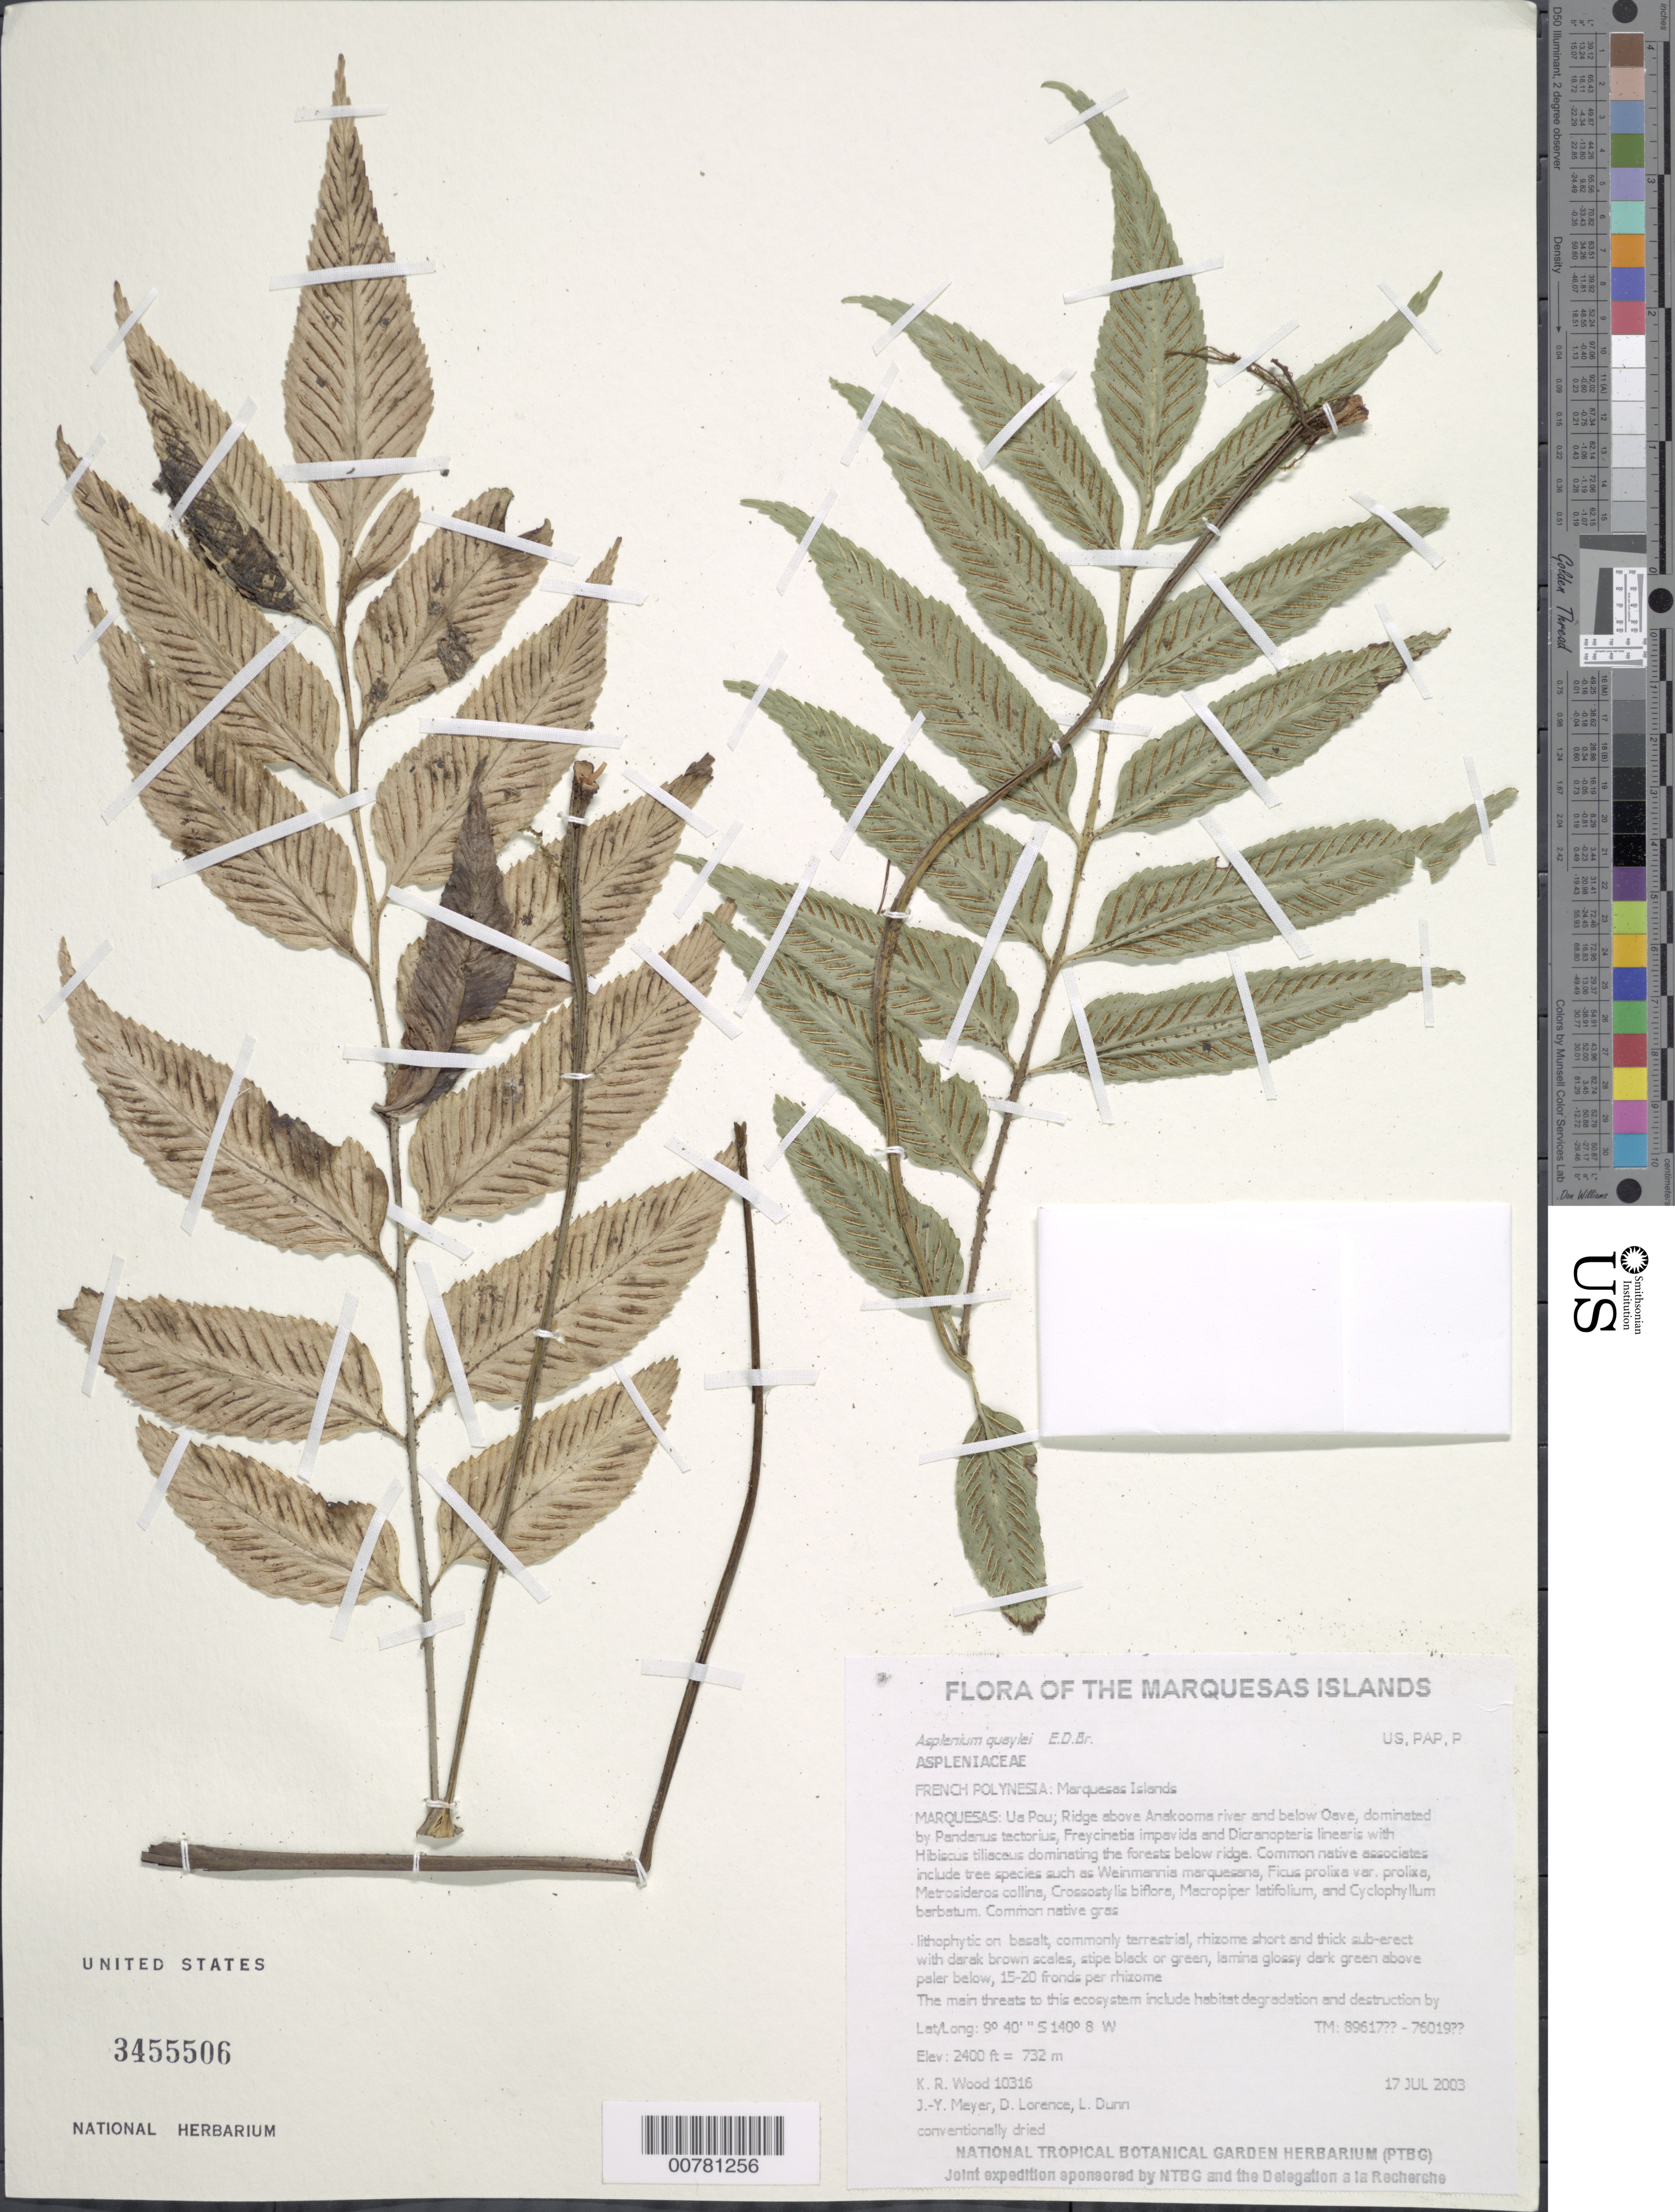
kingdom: Plantae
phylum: Tracheophyta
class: Polypodiopsida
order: Polypodiales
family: Aspleniaceae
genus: Asplenium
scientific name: Asplenium quaylei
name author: E.D. Br.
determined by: Lorence, David H., (PTBG), National Tropical Botanical Garden (UNITED STATES)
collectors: K. R. Wood, J.-Y. Meyer, D. Lorence & L. Dunn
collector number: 10316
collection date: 2003-07-17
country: French Polynesia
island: Ua Pou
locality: Ridge above Anakooma river and below Oave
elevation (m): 732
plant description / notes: Habitat degradation and destruction by feral pigs, catastrophic extinction through environmental events, predation by rats that eat seeds, competition with non-native plant taxa such as Psidium guajava, Coffea arabica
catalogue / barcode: US 3455506